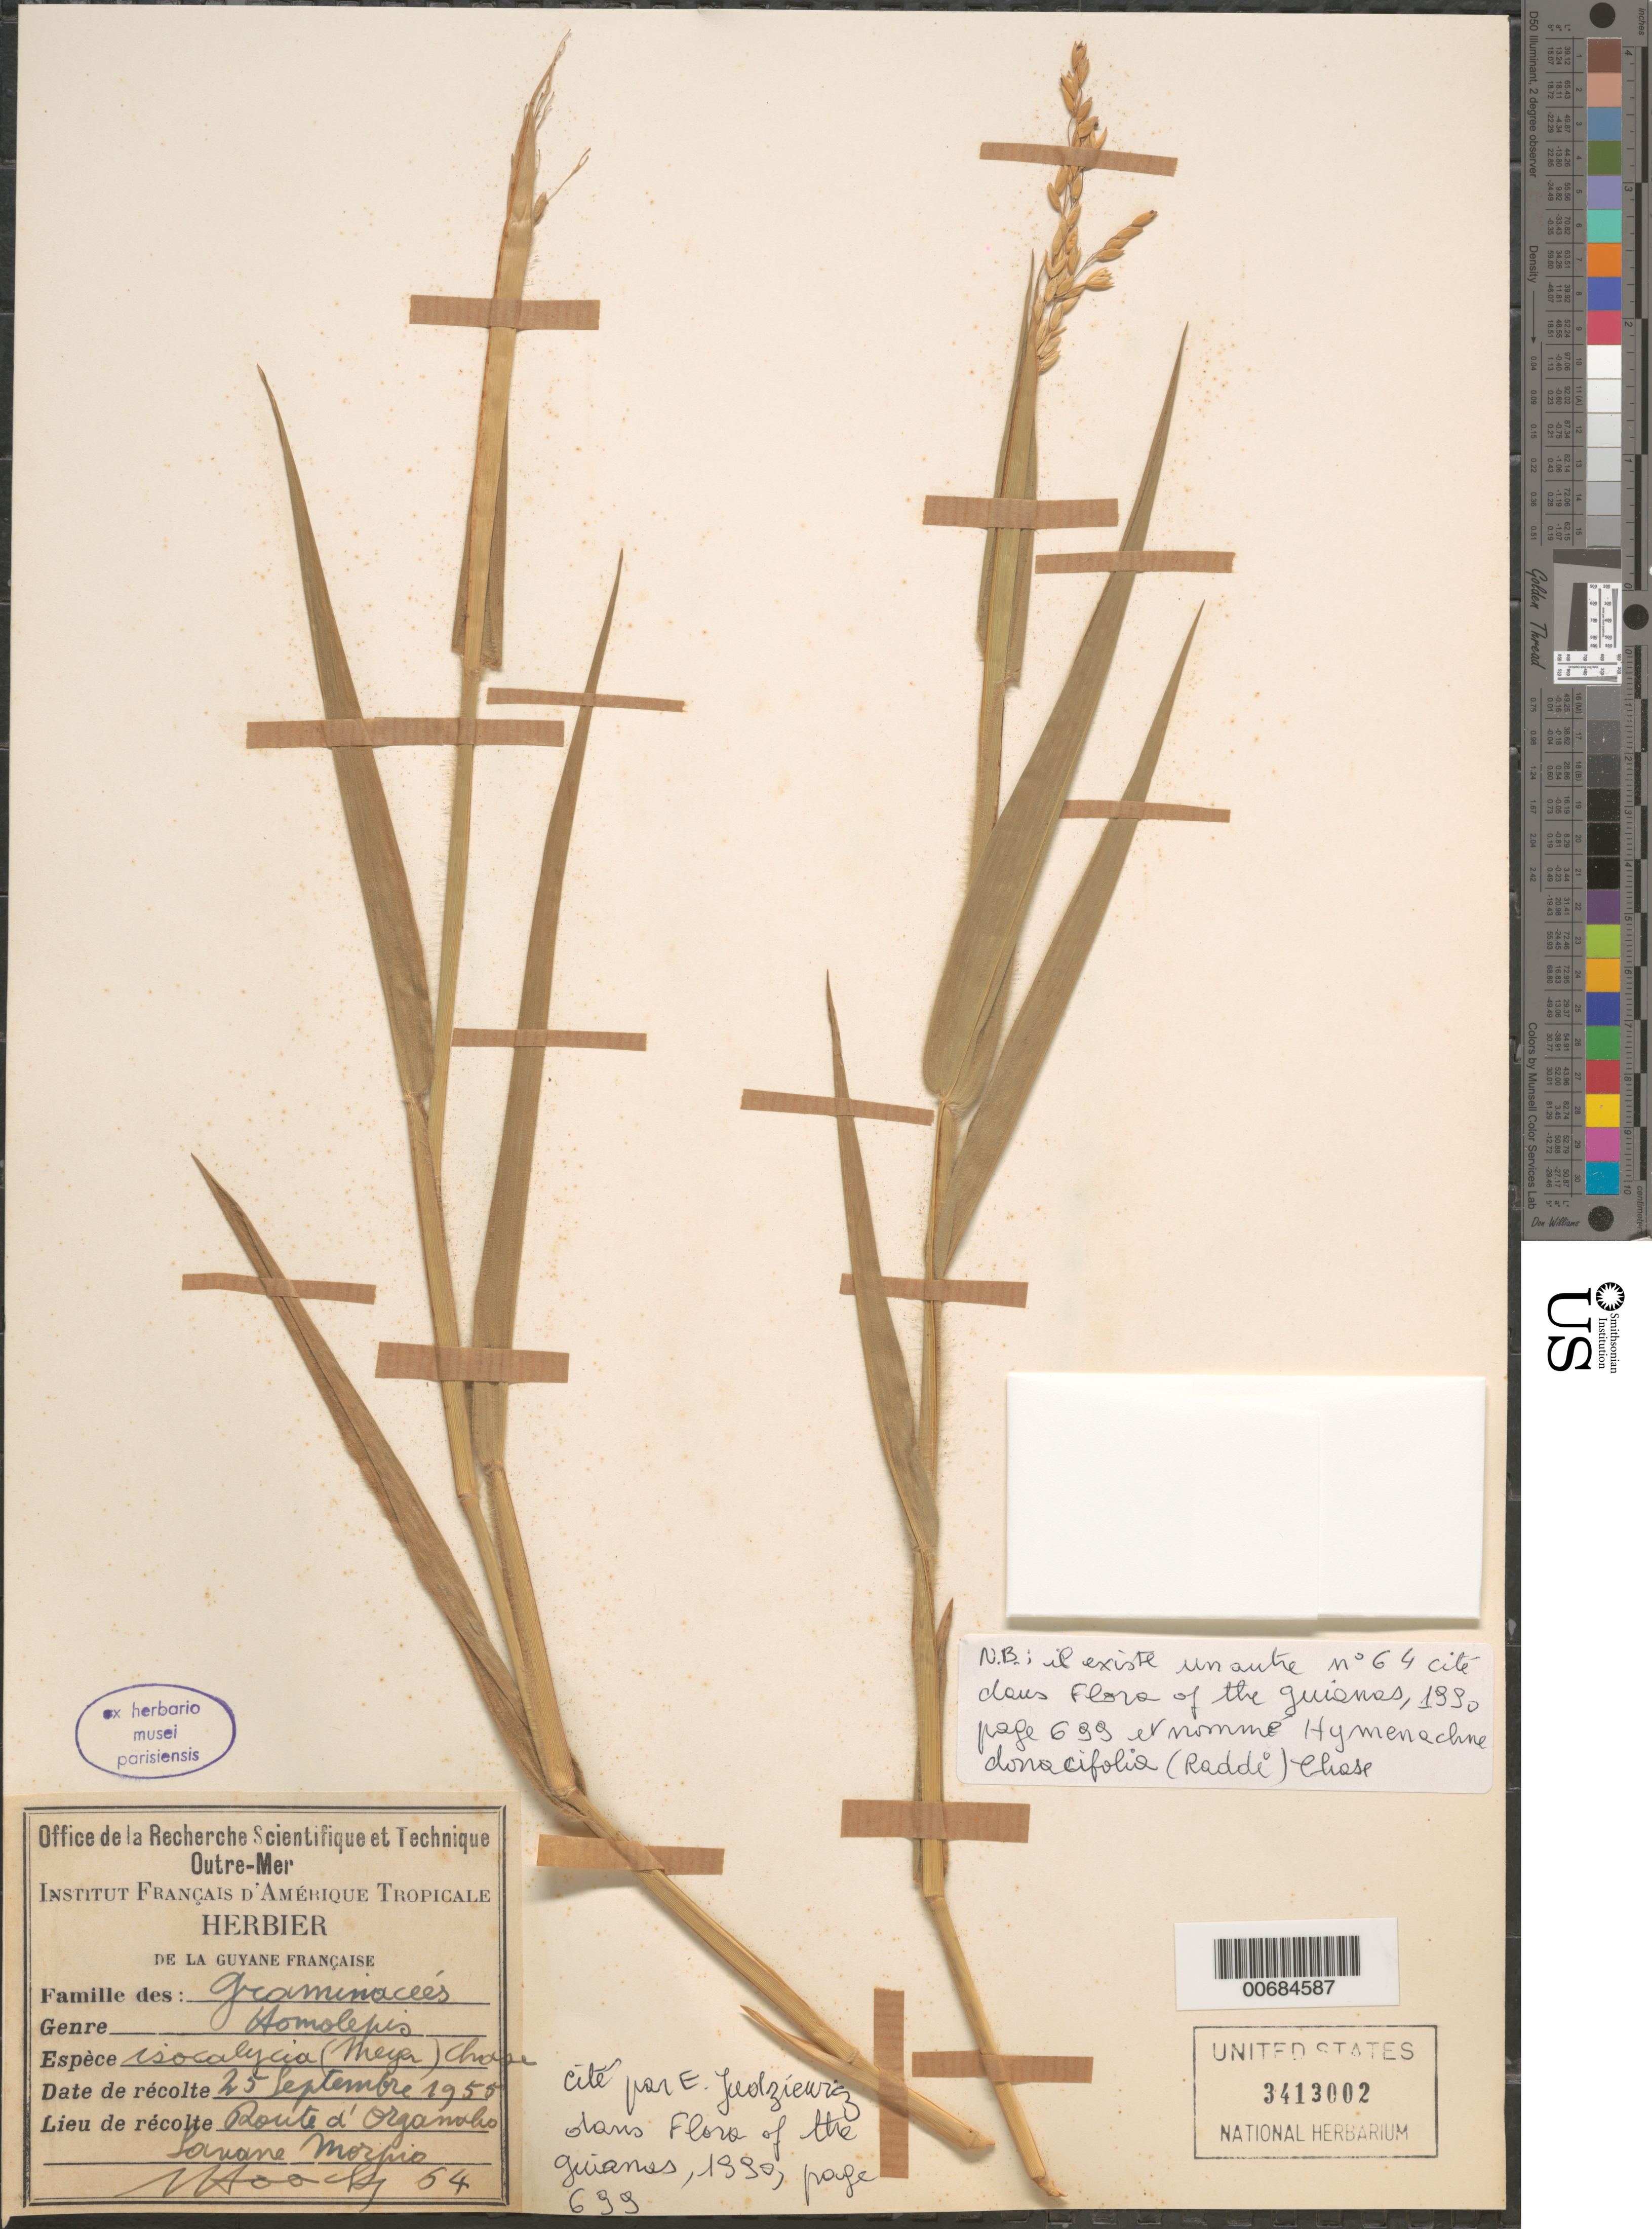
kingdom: Plantae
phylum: Tracheophyta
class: Liliopsida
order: Poales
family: Poaceae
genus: Homolepis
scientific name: Homolepis isocalycia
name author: (G. Mey.) Chase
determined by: Judziewicz, E. J.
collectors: J. Hoock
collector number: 64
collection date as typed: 25-Sep-55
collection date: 1955-09-25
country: French Guiana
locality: Route d'Organabo, Savane Morpio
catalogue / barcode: US 3413002